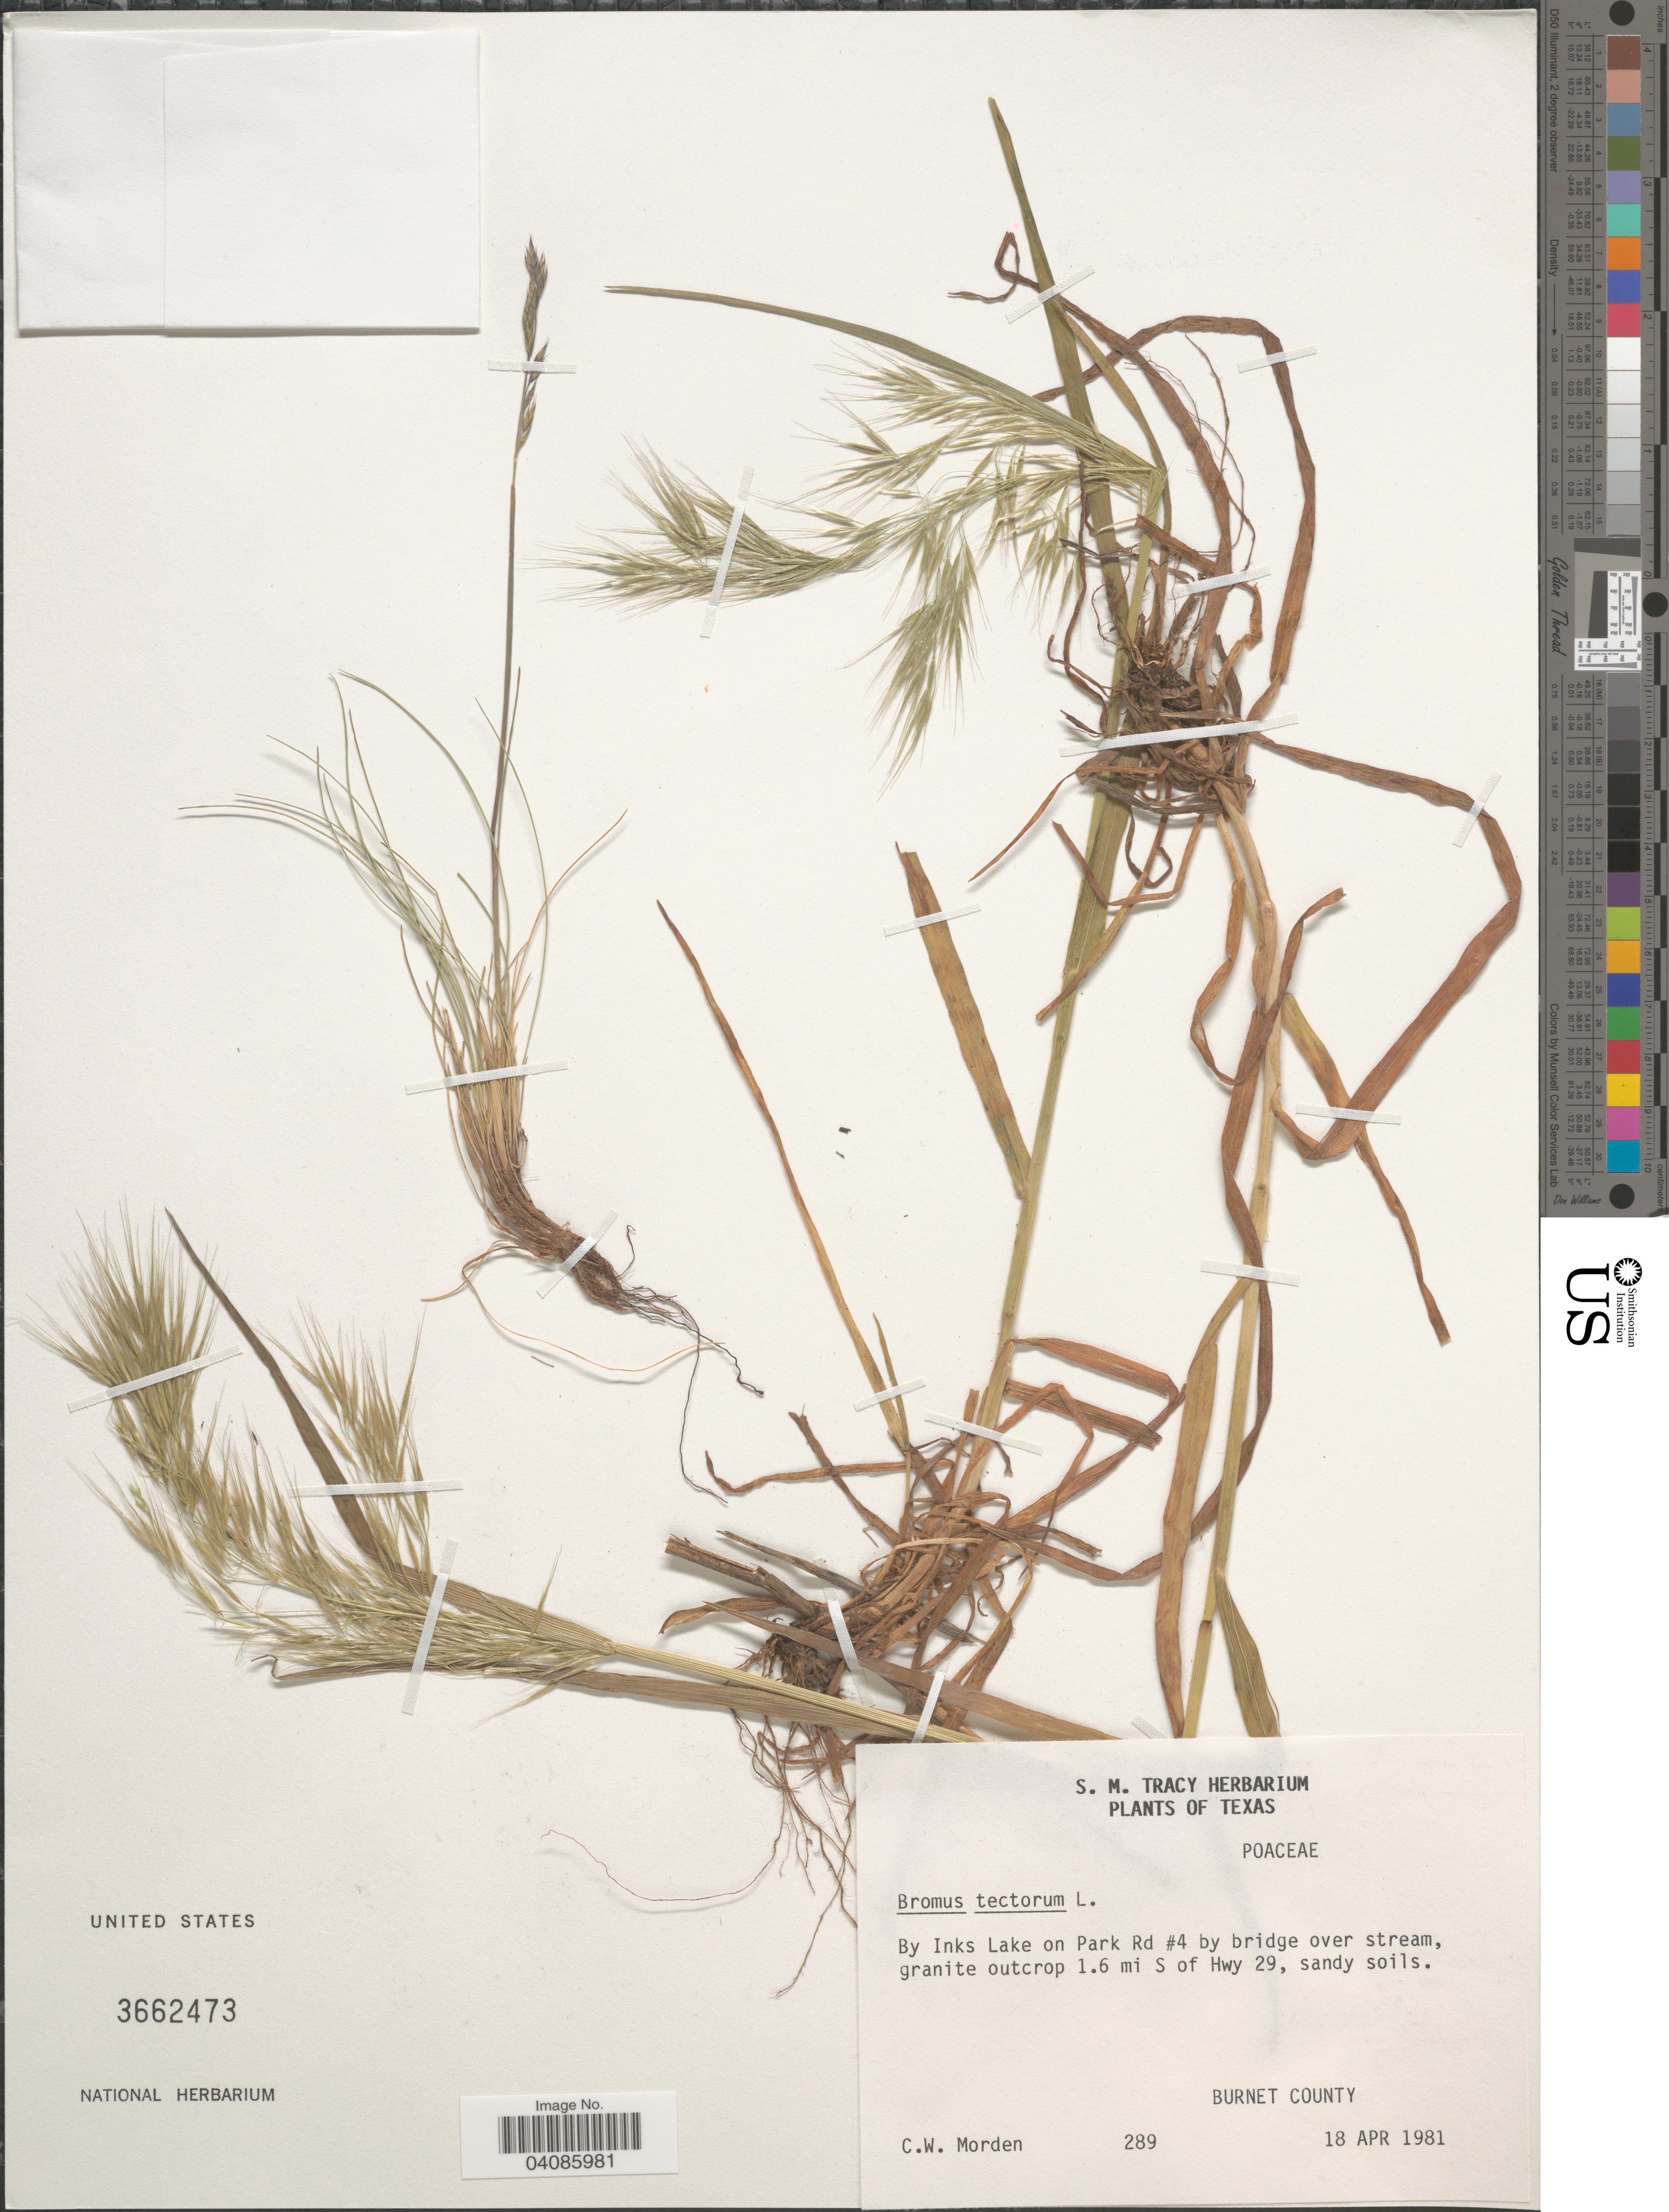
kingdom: Plantae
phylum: Tracheophyta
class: Liliopsida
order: Poales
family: Poaceae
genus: Bromus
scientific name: Bromus tectorum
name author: L.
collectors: C. Morden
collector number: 289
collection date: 1981-04-18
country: United States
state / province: Texas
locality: By Inks Lake on Park Rd #4 by bridge over stream, granite outcrop 1.6 mi S of Hwy 29, Burnet County.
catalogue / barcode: US 3662473